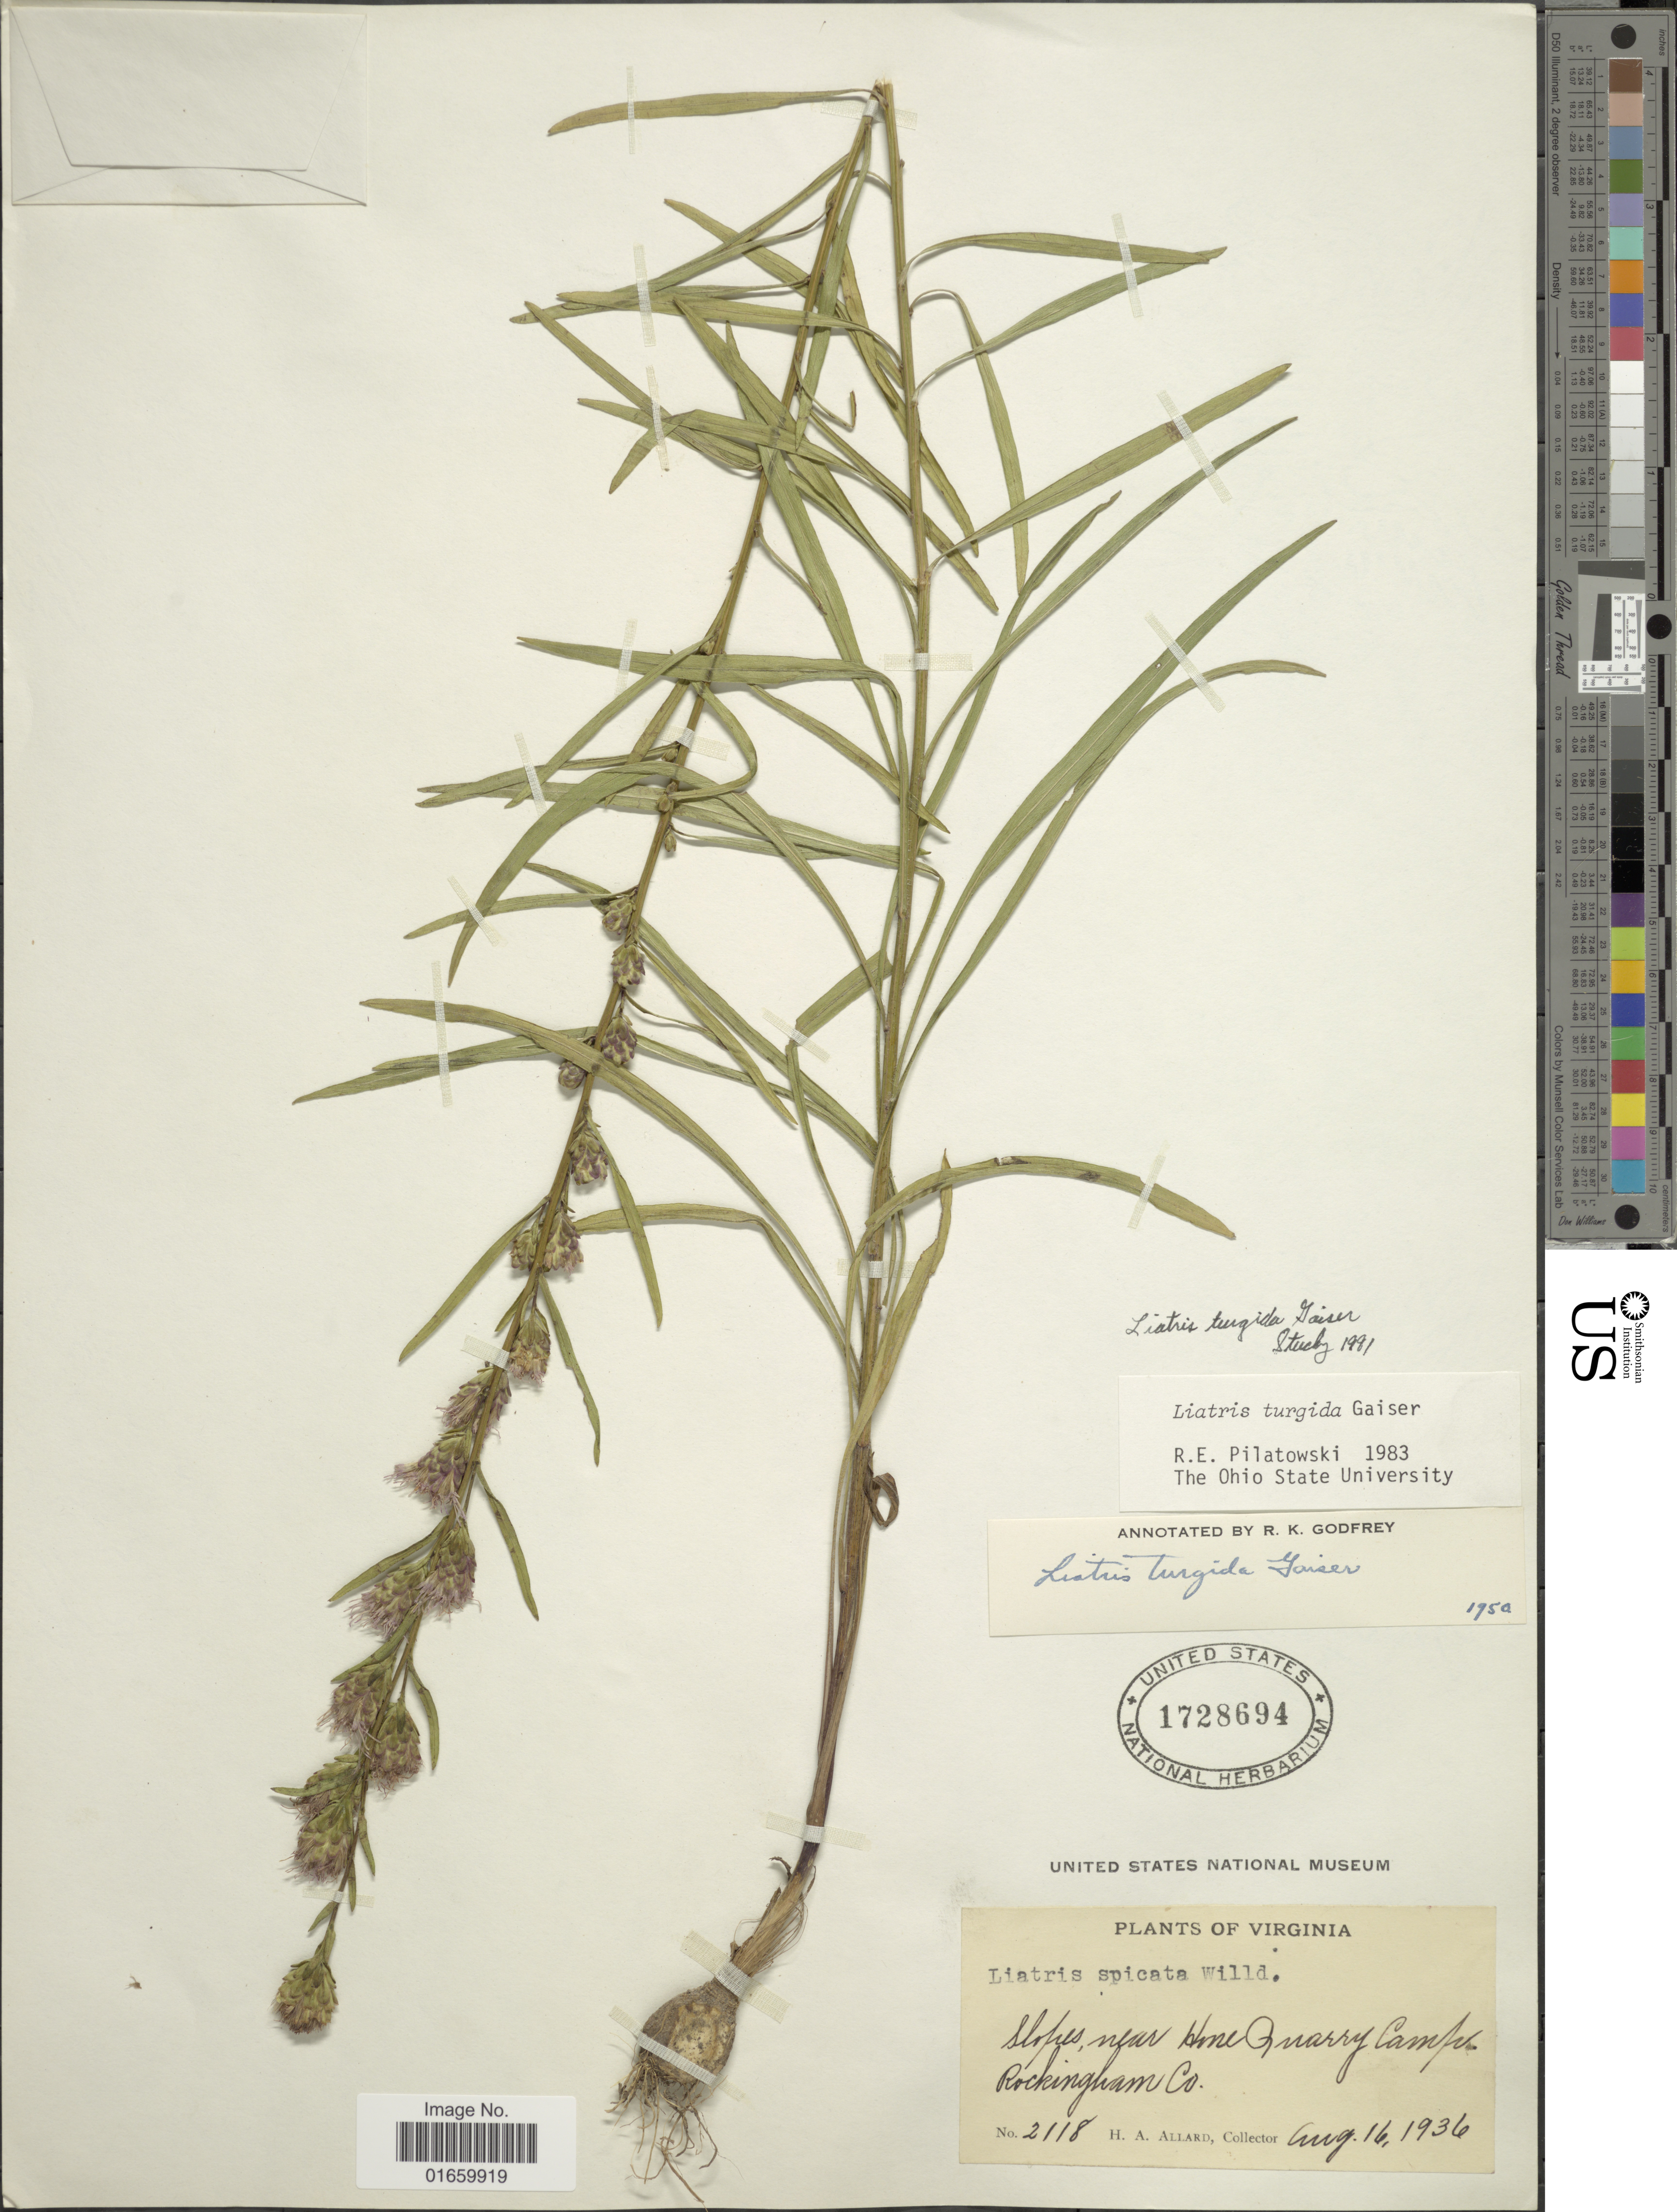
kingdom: Plantae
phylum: Tracheophyta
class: Magnoliopsida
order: Asterales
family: Asteraceae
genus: Liatris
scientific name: Liatris turgida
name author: Gaiser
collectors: H. A. Allard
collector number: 2118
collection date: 1936-08-16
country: United States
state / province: Virginia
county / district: Rockingham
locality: Rockingham Co.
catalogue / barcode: US 1728694